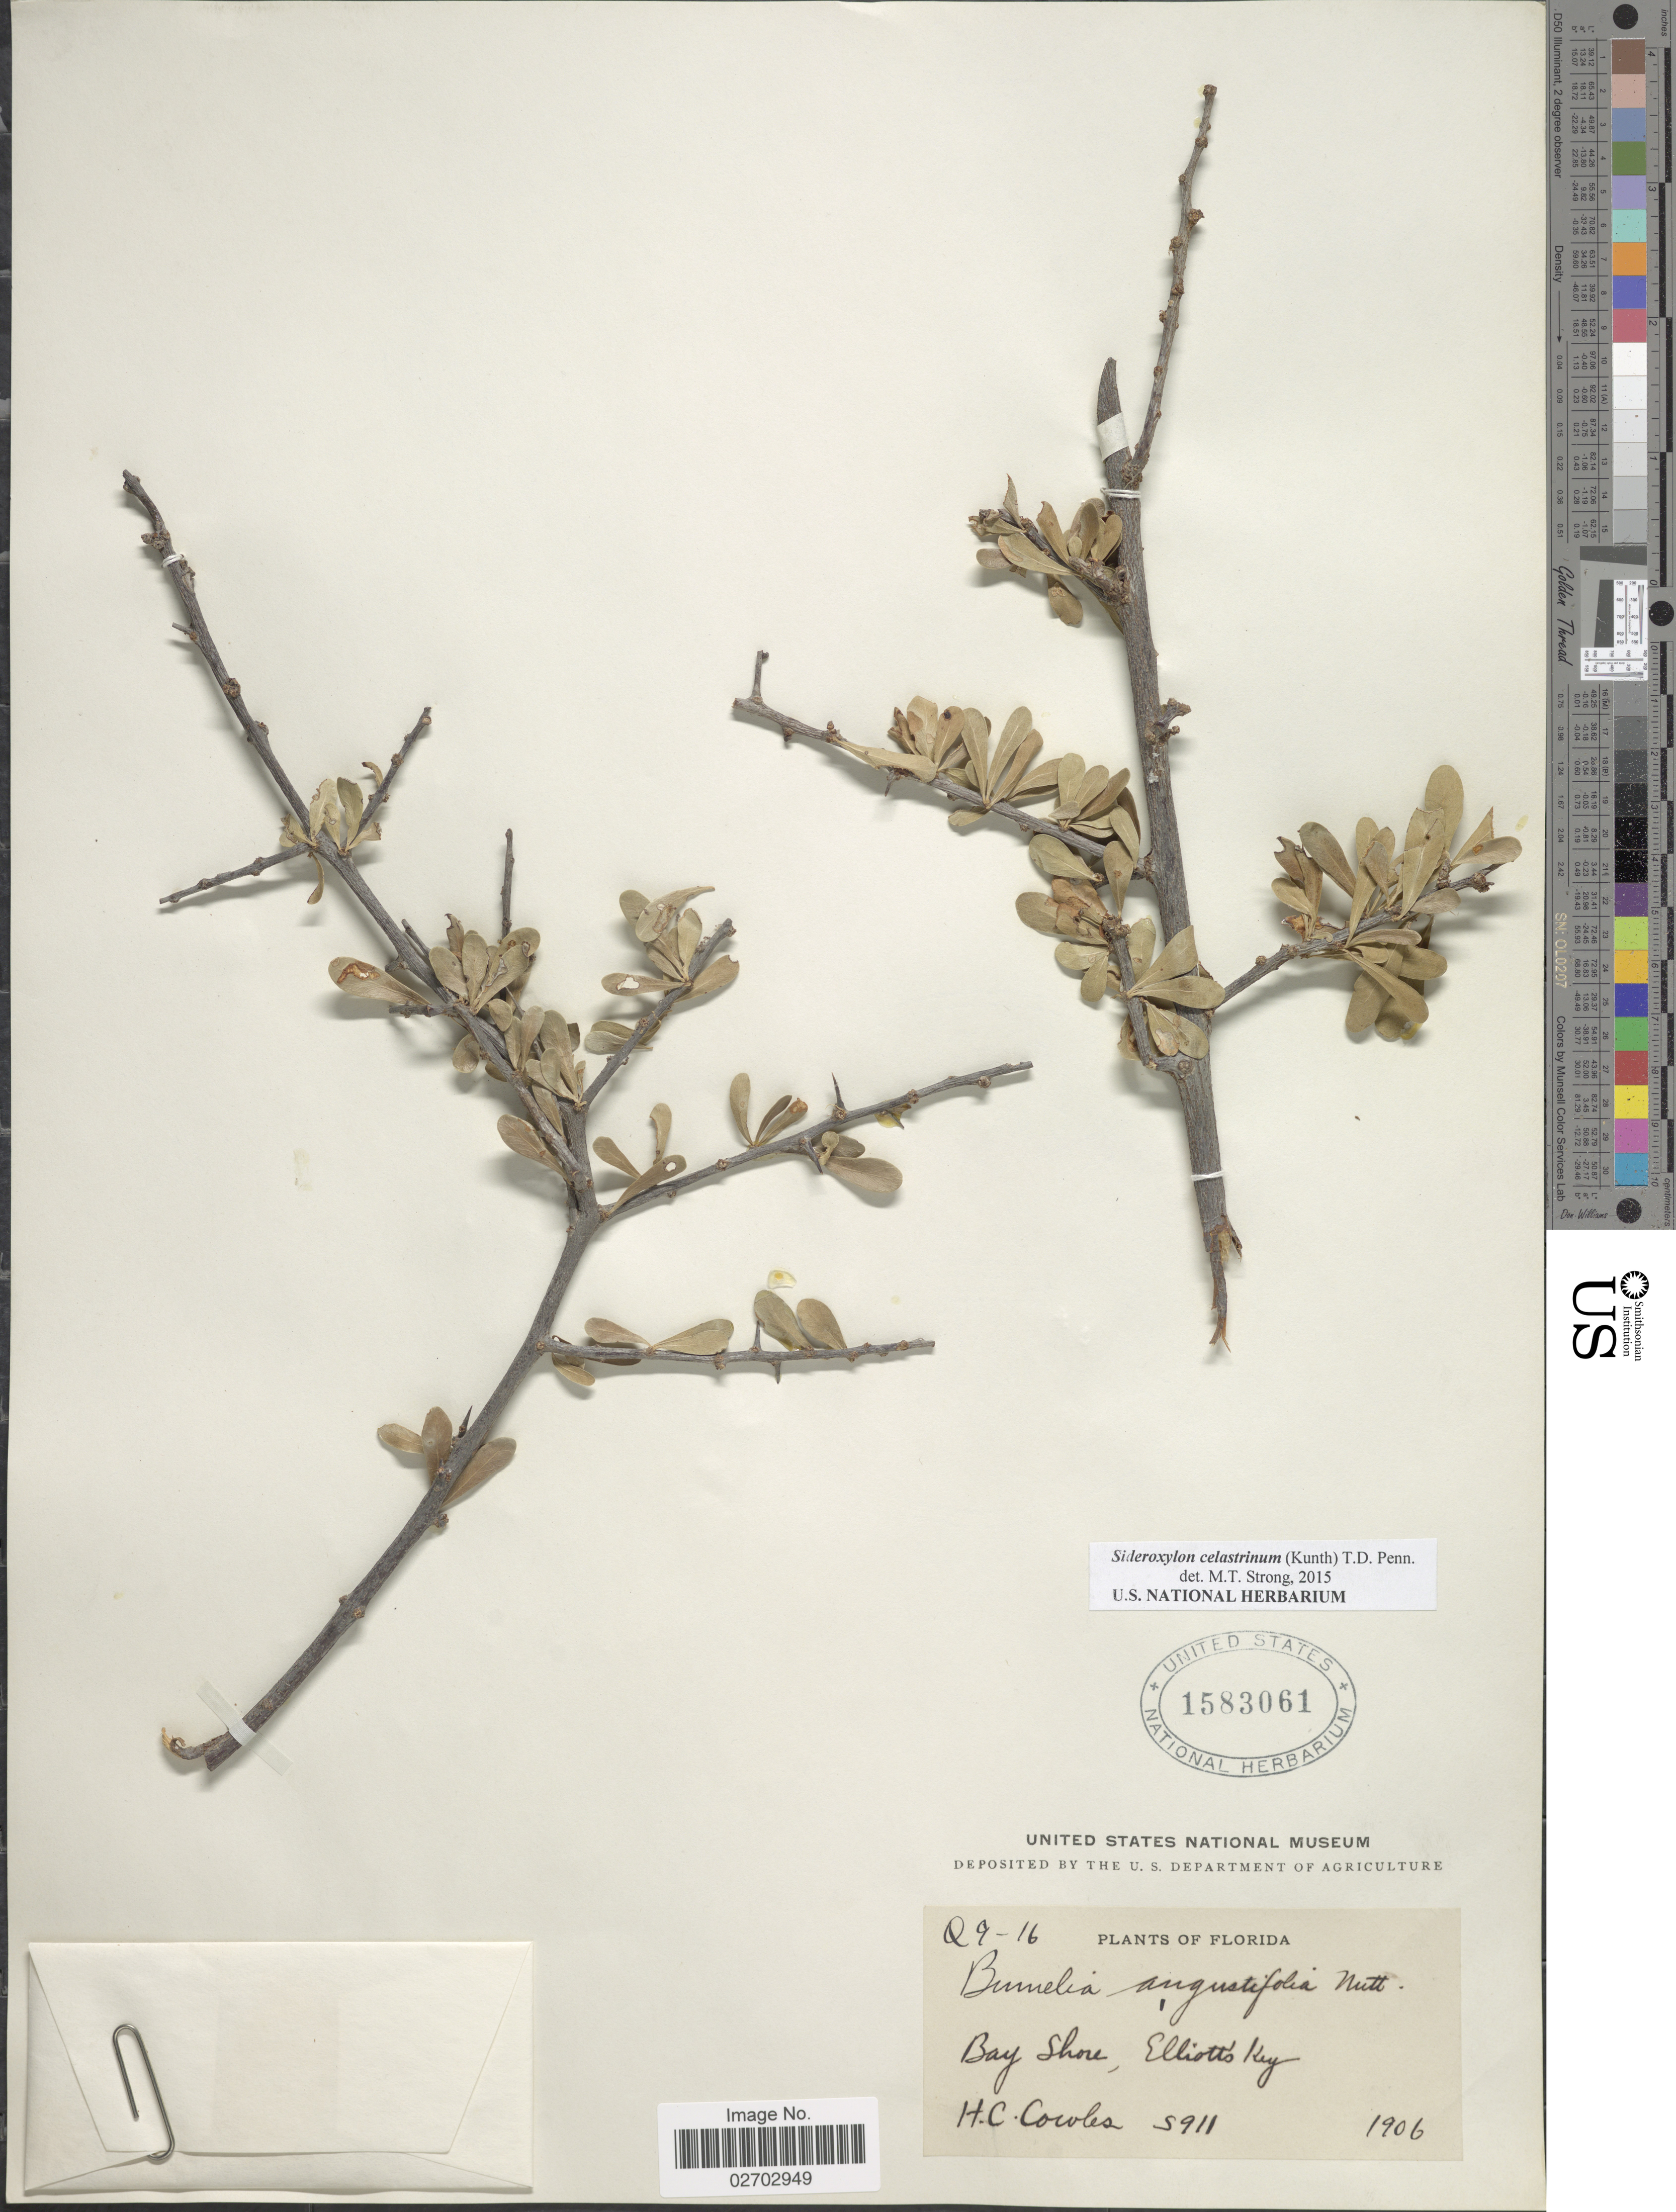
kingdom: Plantae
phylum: Tracheophyta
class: Magnoliopsida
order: Ericales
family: Sapotaceae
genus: Sideroxylon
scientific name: Sideroxylon celastrinum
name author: (Kunth) T.D. Penn.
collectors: H. Cowles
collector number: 5911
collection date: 1906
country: United States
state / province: Florida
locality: Bay Shore, Elliotts Key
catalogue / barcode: US 1583061